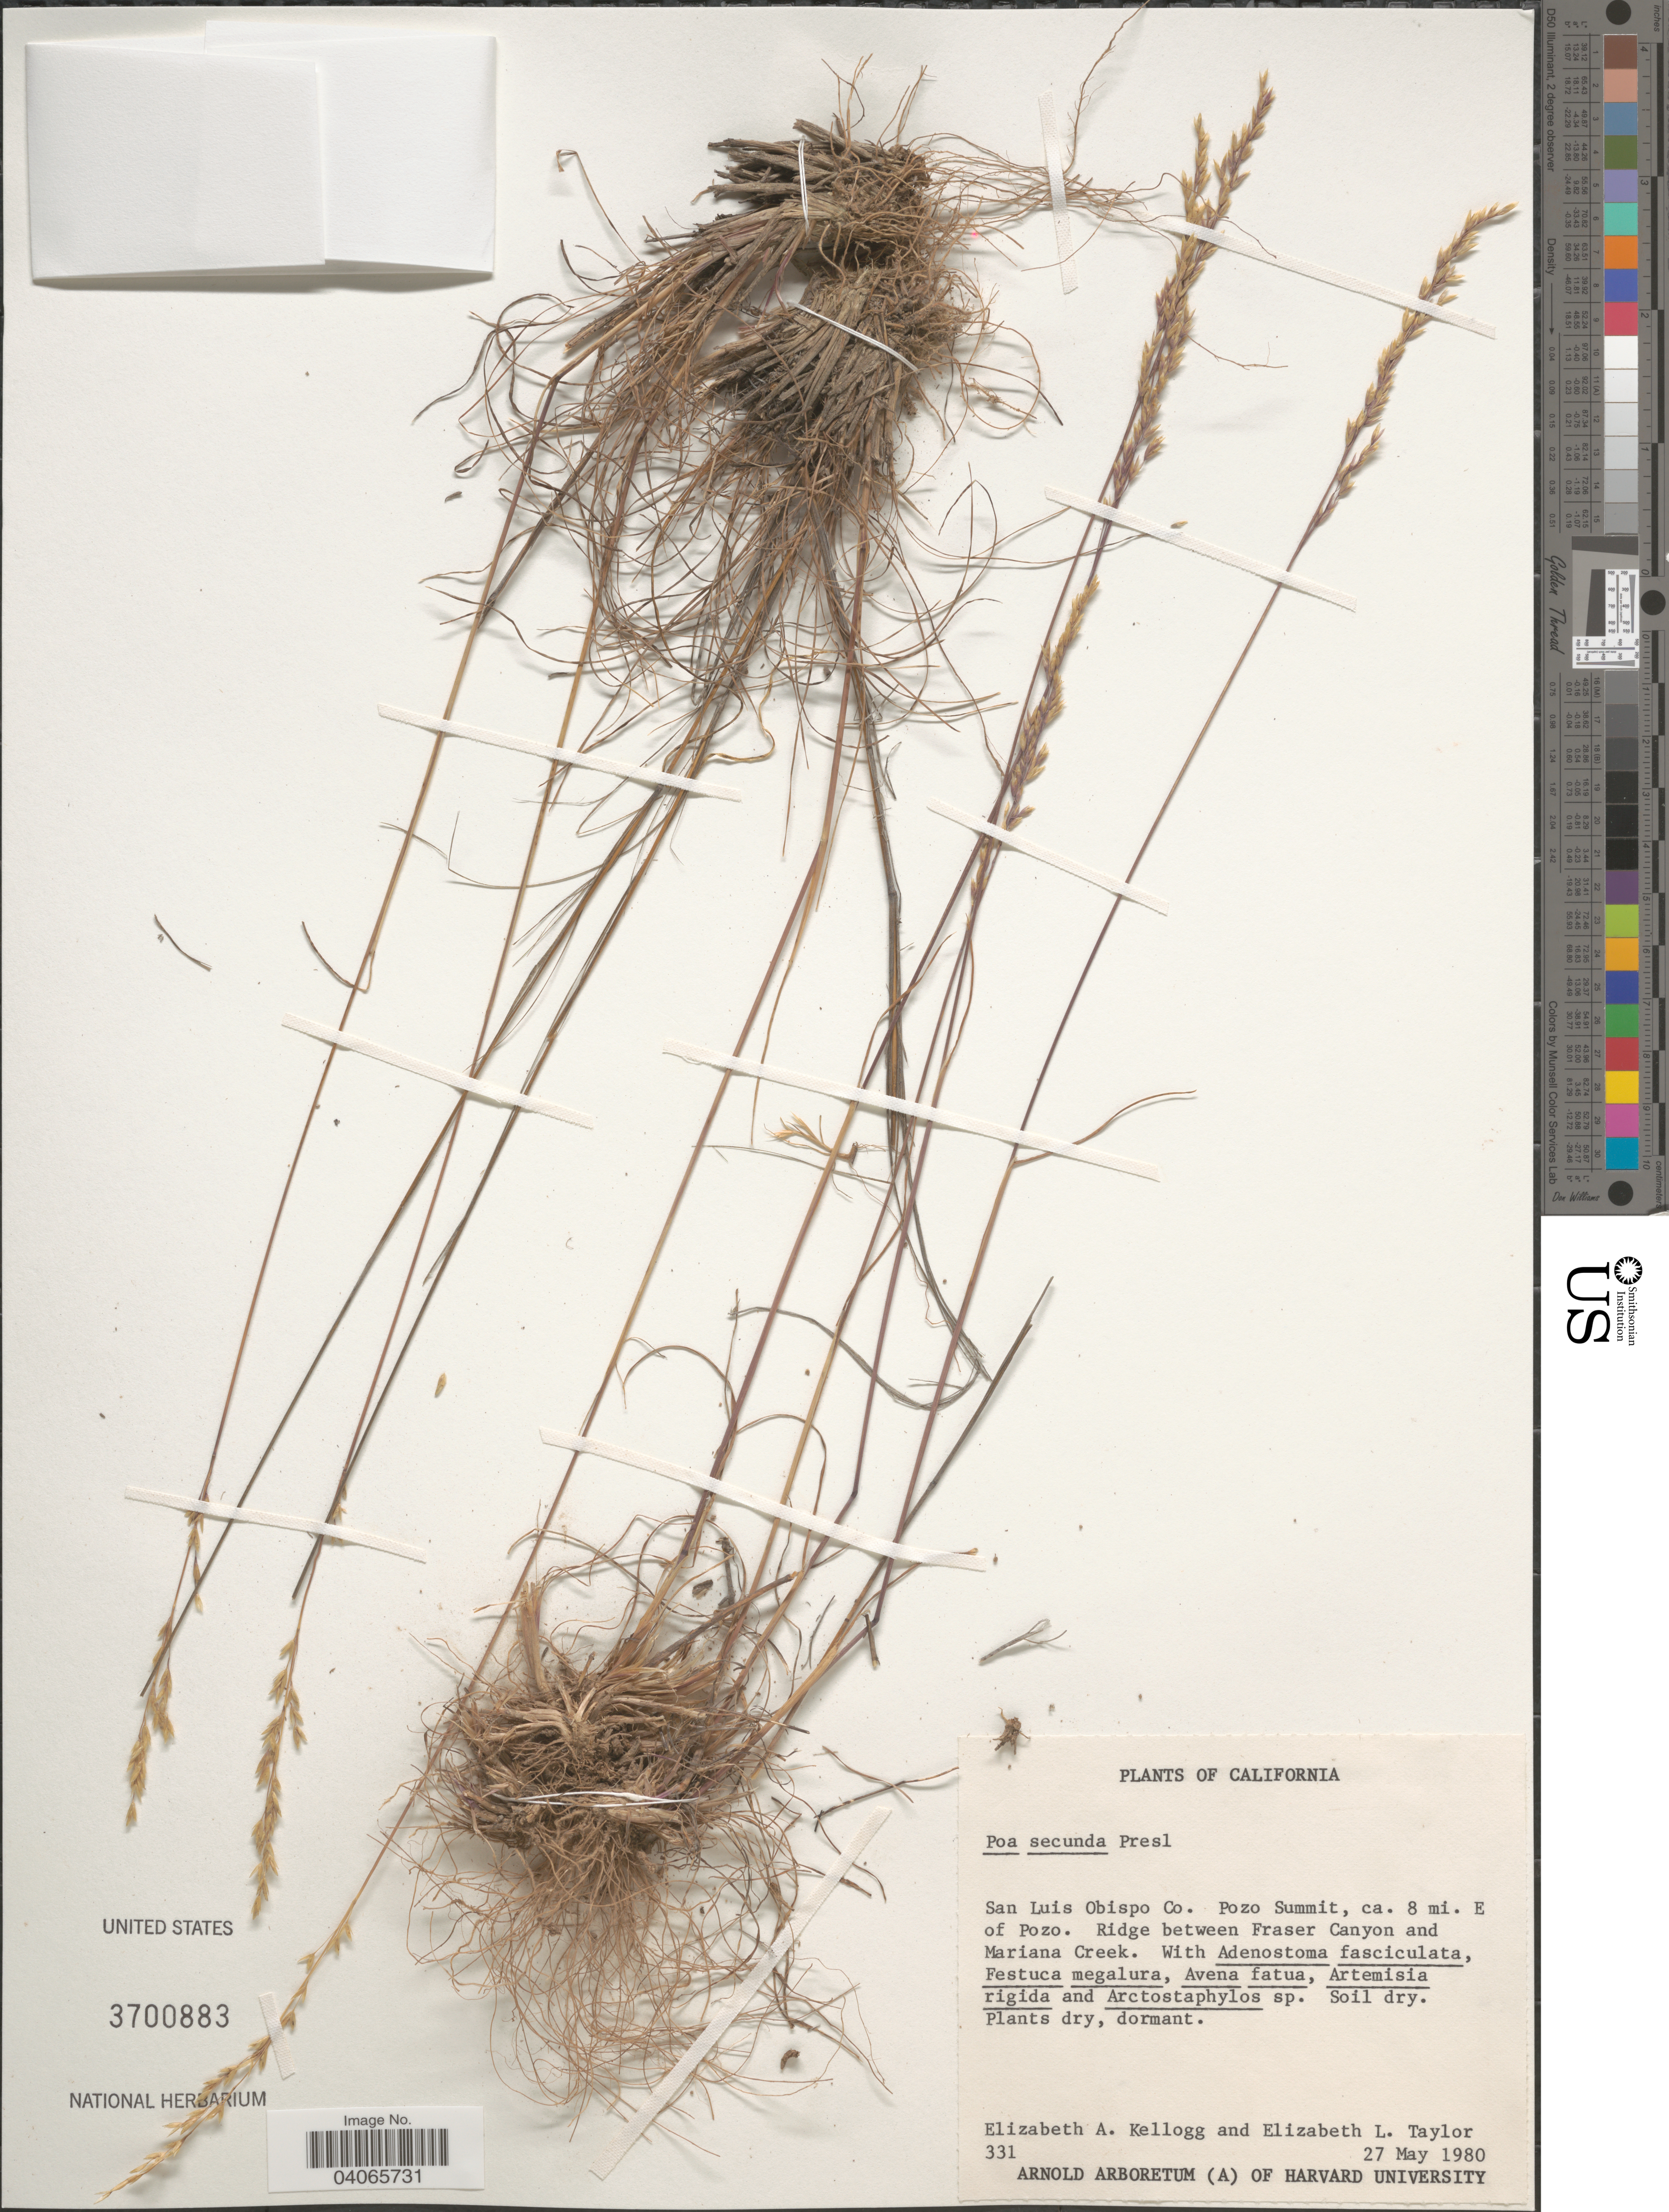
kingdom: Plantae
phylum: Tracheophyta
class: Liliopsida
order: Poales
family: Poaceae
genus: Poa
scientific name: Poa secunda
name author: J. Presl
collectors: E. A. Kellogg & E. L. Taylor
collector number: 331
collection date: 1980-05-27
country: United States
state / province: California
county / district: San Luis Obispo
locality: San Luis Obispo Co. Pozo Summit, ca. 8 mi. E of Pozo. Ridge between Fraser Canyon and Mariana Creek.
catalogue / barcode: US 3700883